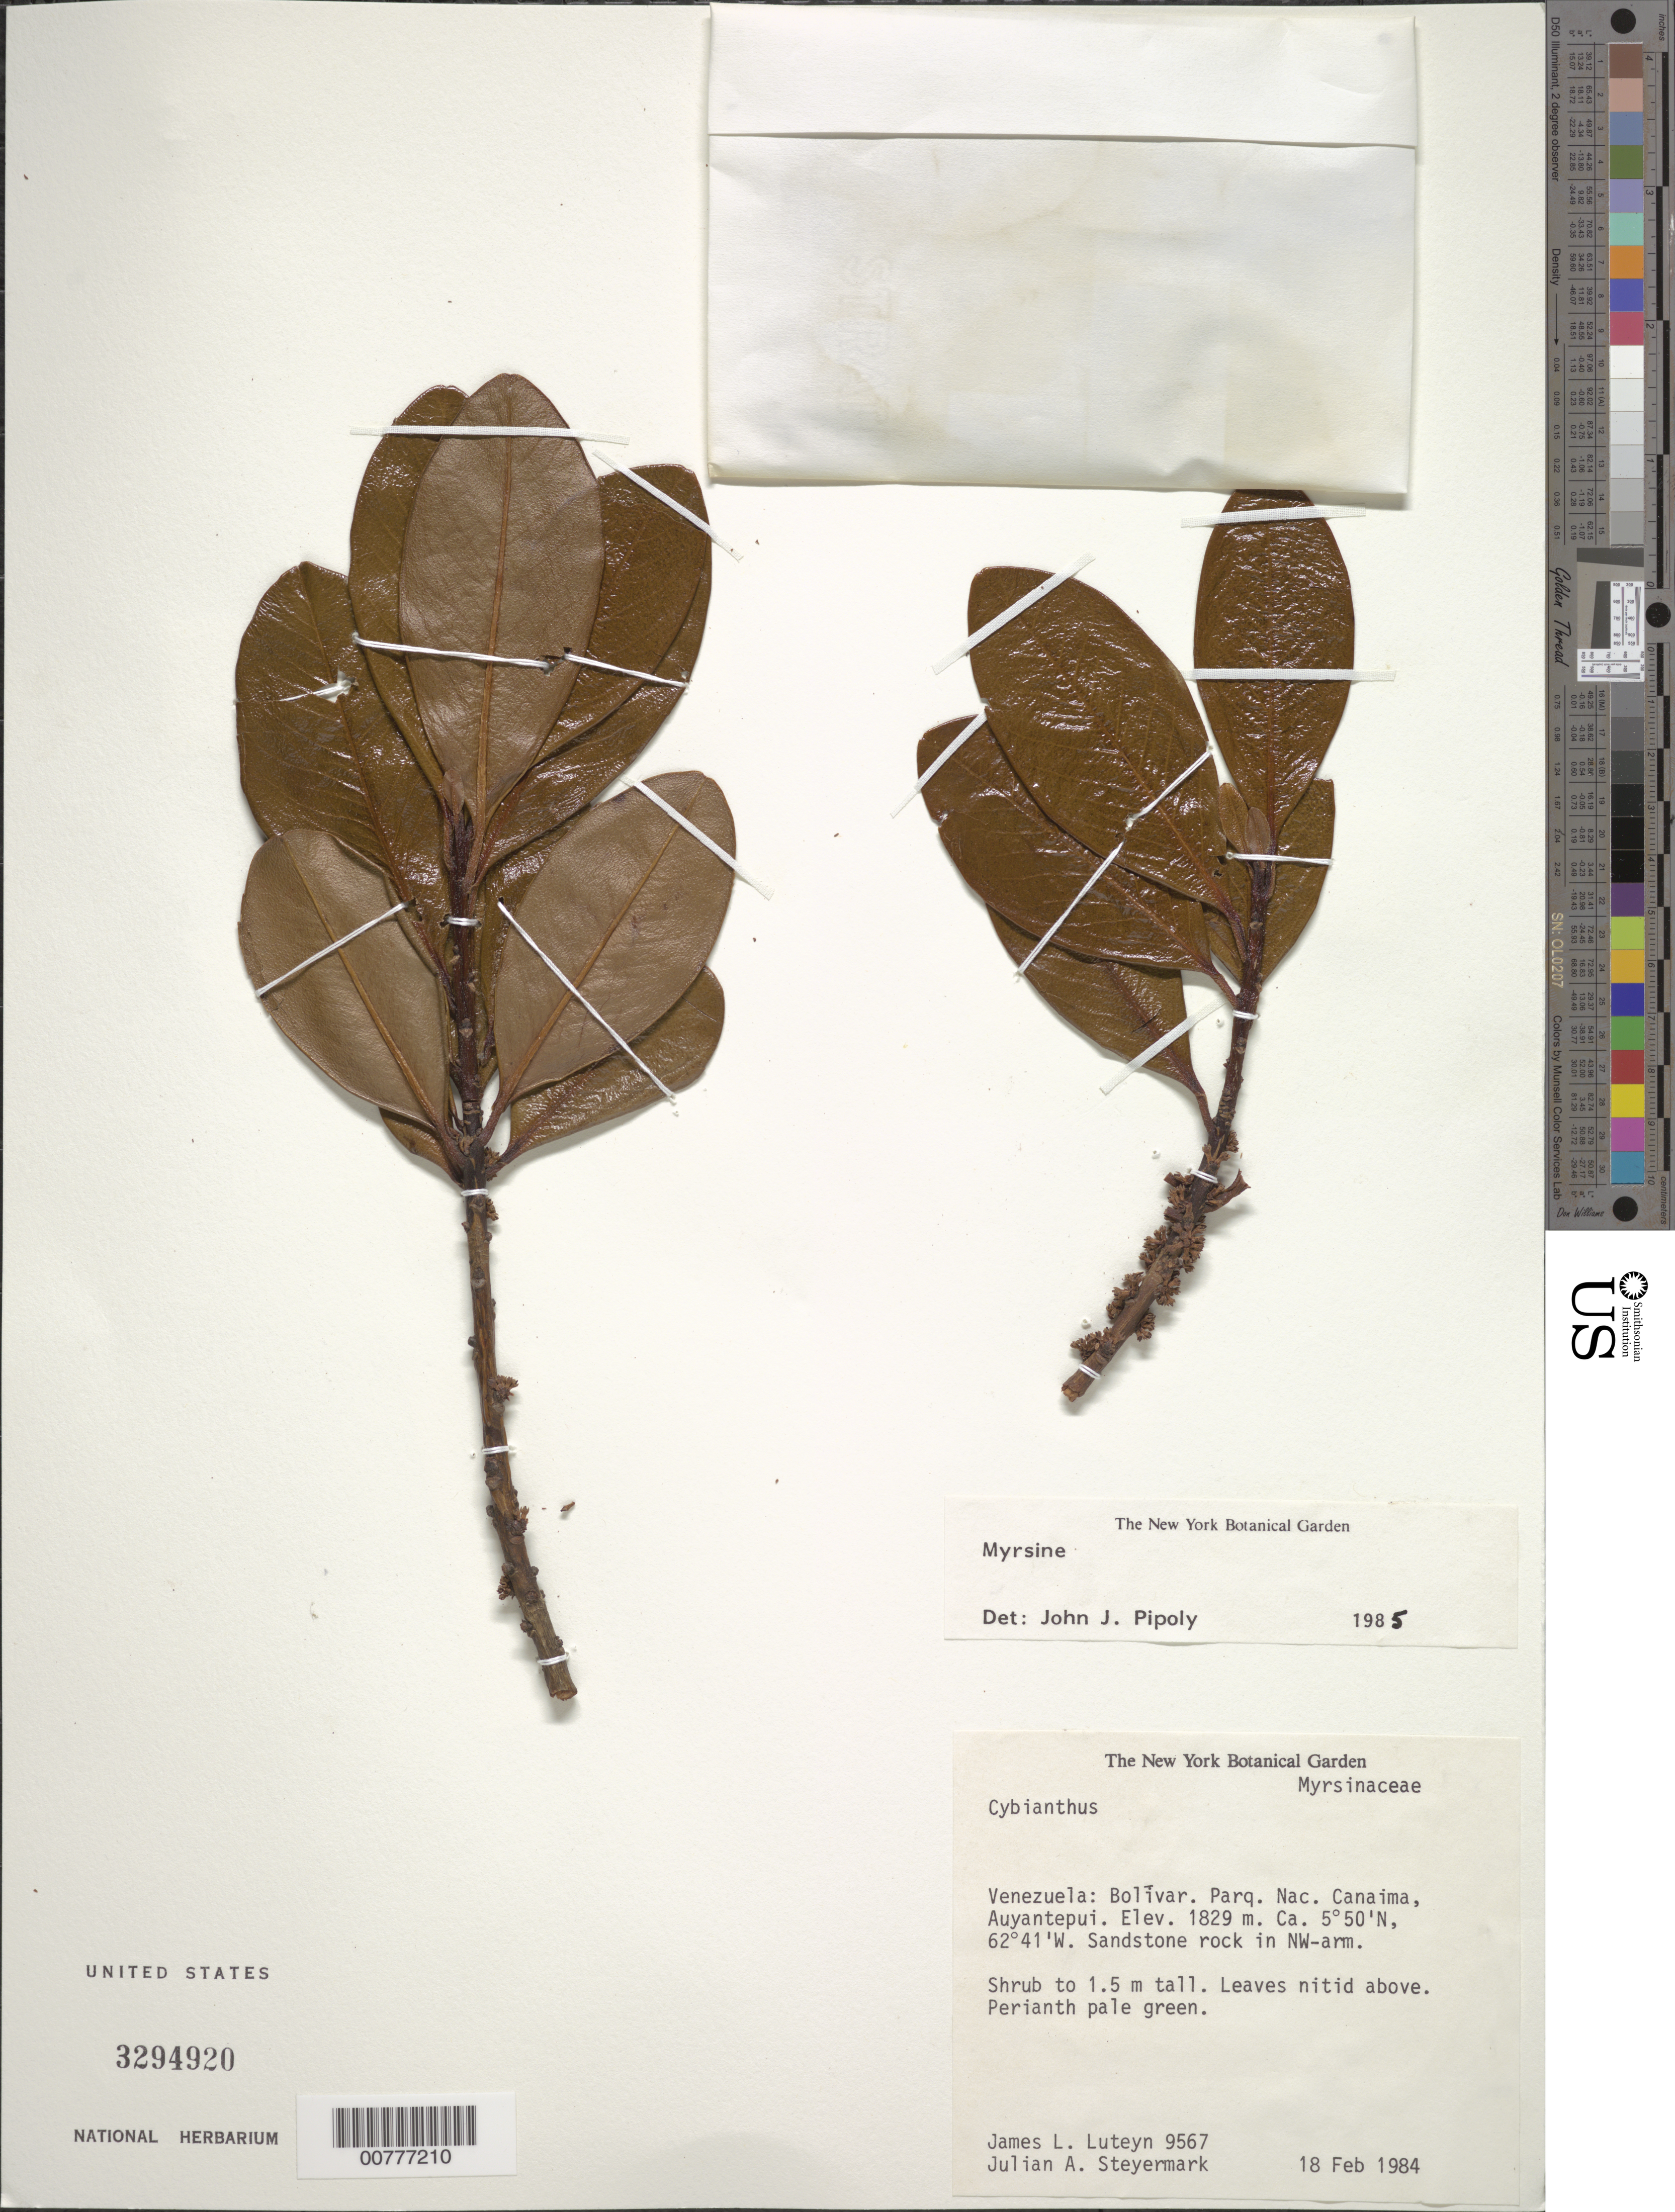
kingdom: Plantae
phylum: Tracheophyta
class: Magnoliopsida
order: Ericales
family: Primulaceae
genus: Myrsine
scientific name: Myrsine sp.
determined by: Pipoly, J. J., III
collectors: J. L. Luteyn, J. Steyermark & O. Huber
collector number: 9567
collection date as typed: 18-Feb-84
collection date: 1984-02-18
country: Venezuela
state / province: Bolívar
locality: Parq. Nac. Canaima, Auyantepuí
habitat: Sandstone rock in NW arm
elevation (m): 1829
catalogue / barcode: US 3294920